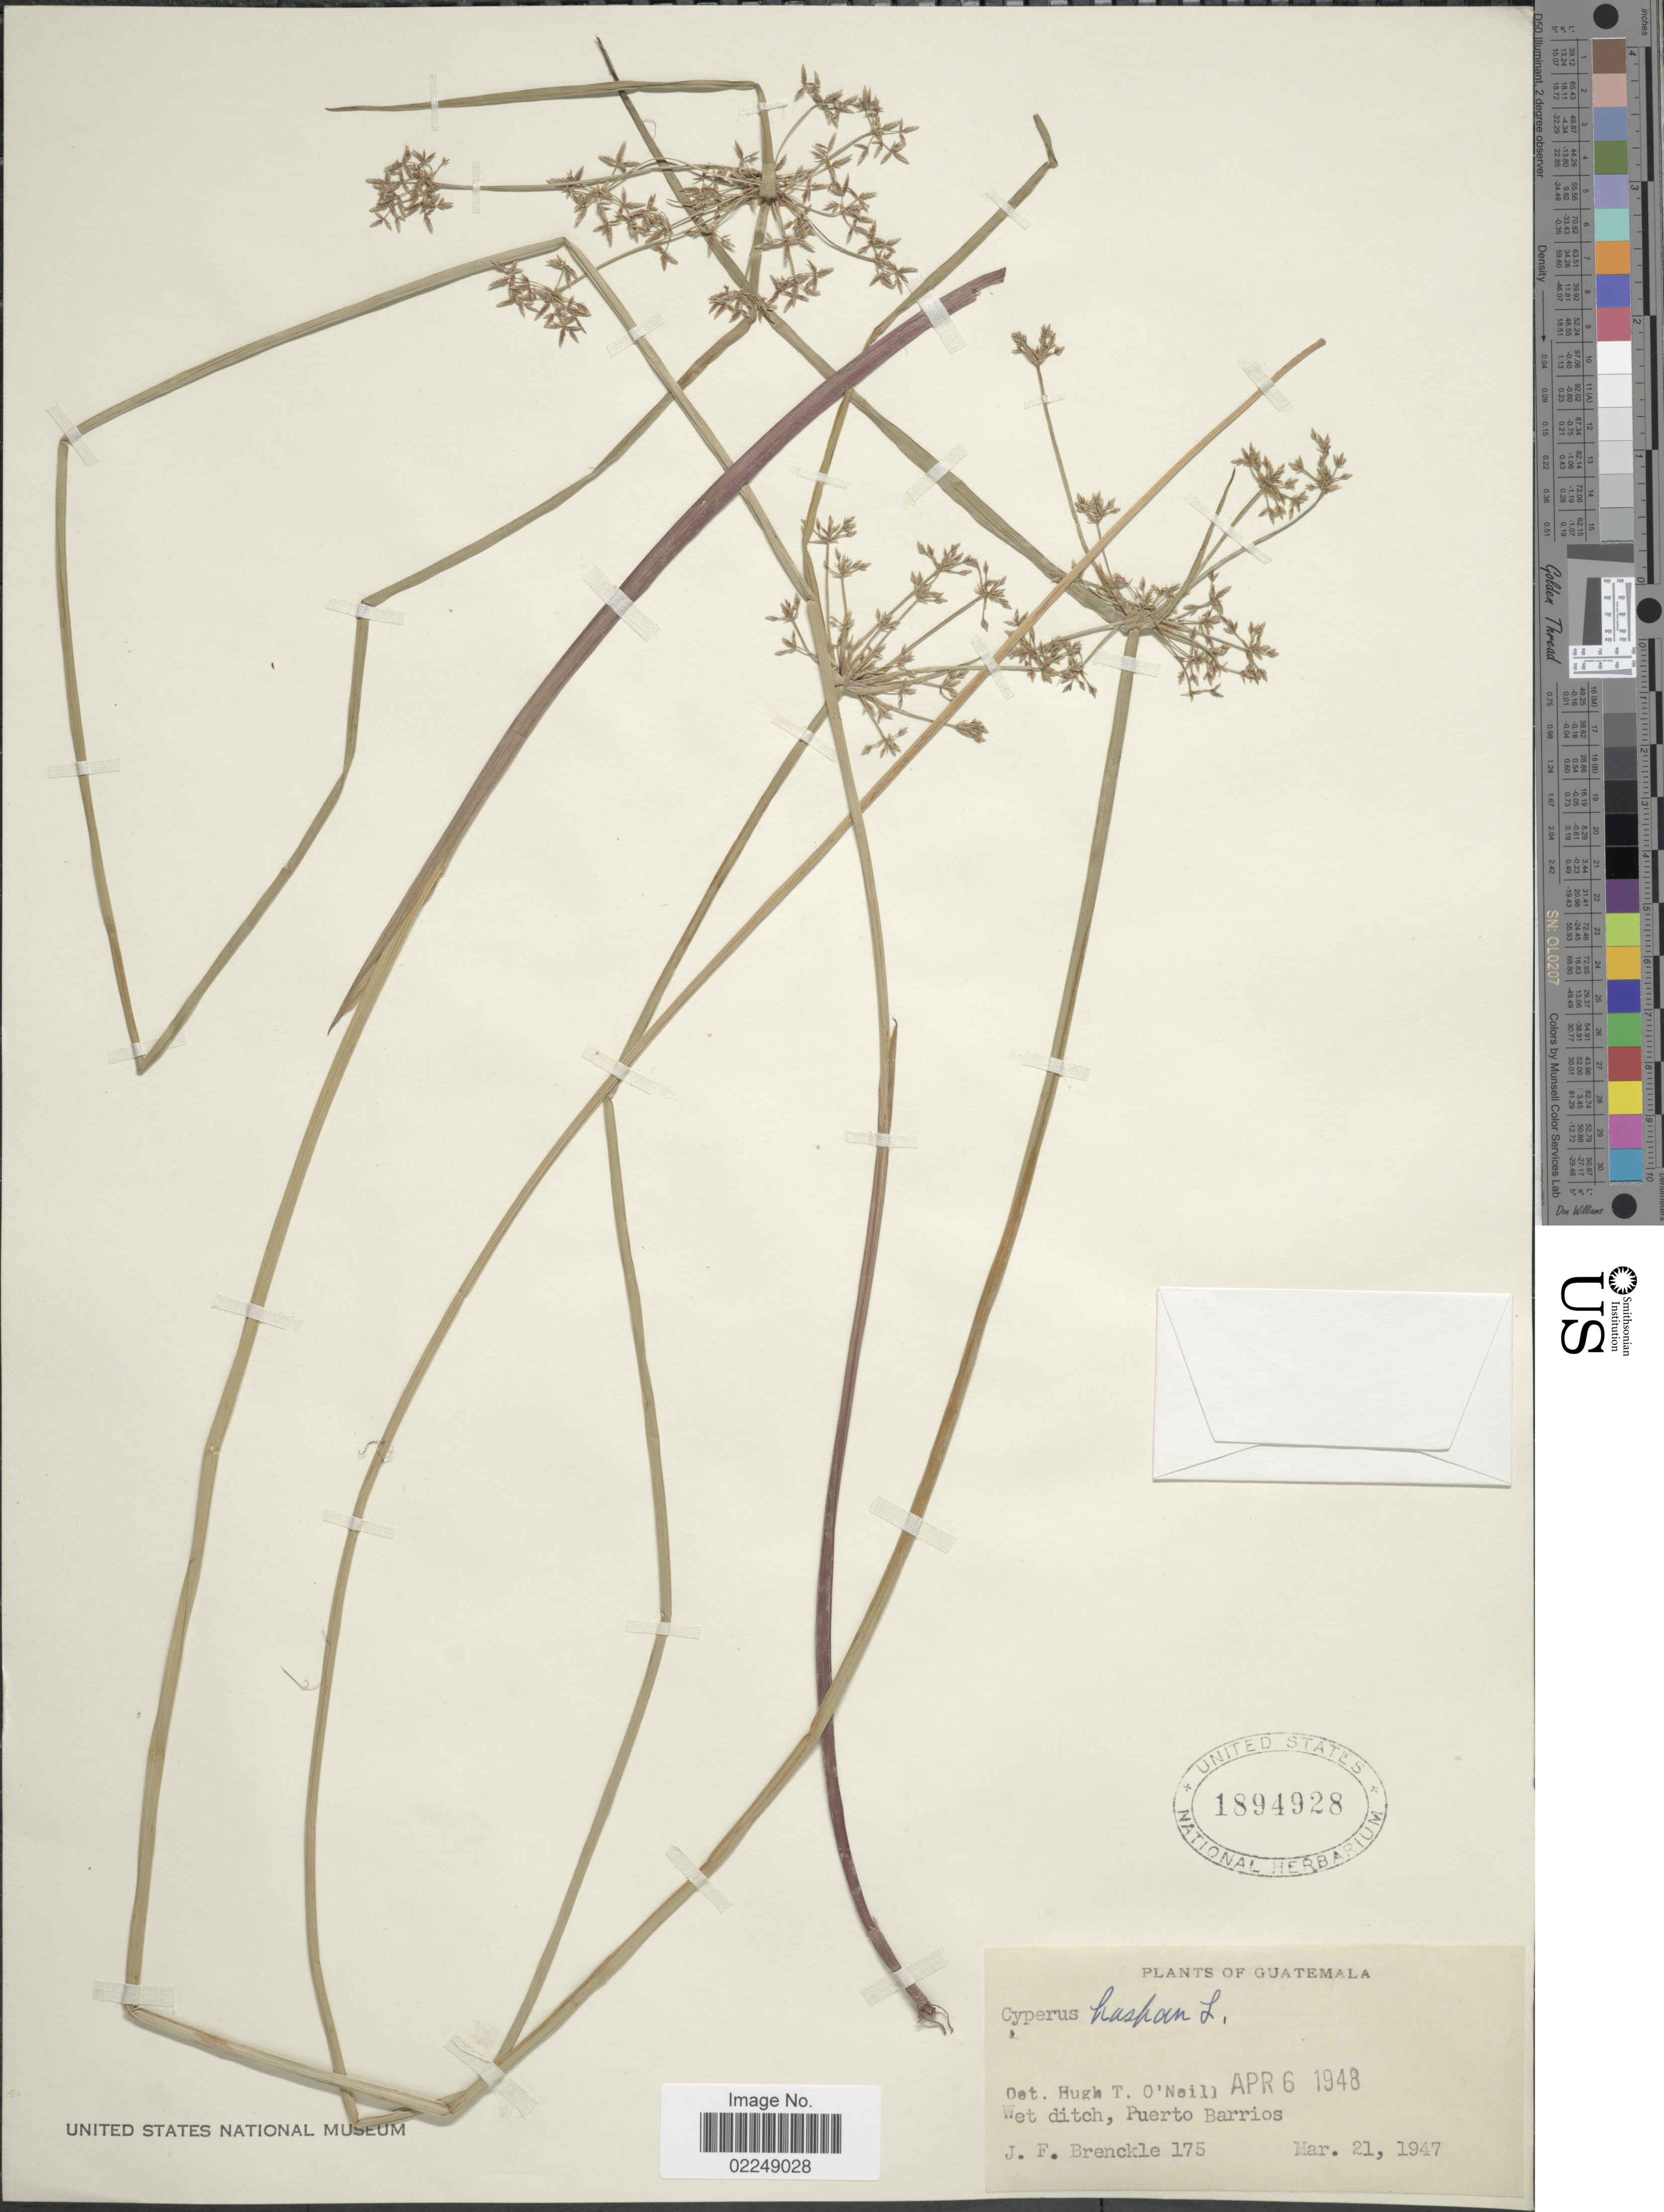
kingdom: Plantae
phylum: Tracheophyta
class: Liliopsida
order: Poales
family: Cyperaceae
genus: Cyperus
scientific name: Cyperus haspan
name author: L.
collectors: J. Brenckle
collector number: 175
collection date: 1947-03-21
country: Guatemala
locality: Puerto Barrios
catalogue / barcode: US 1894928